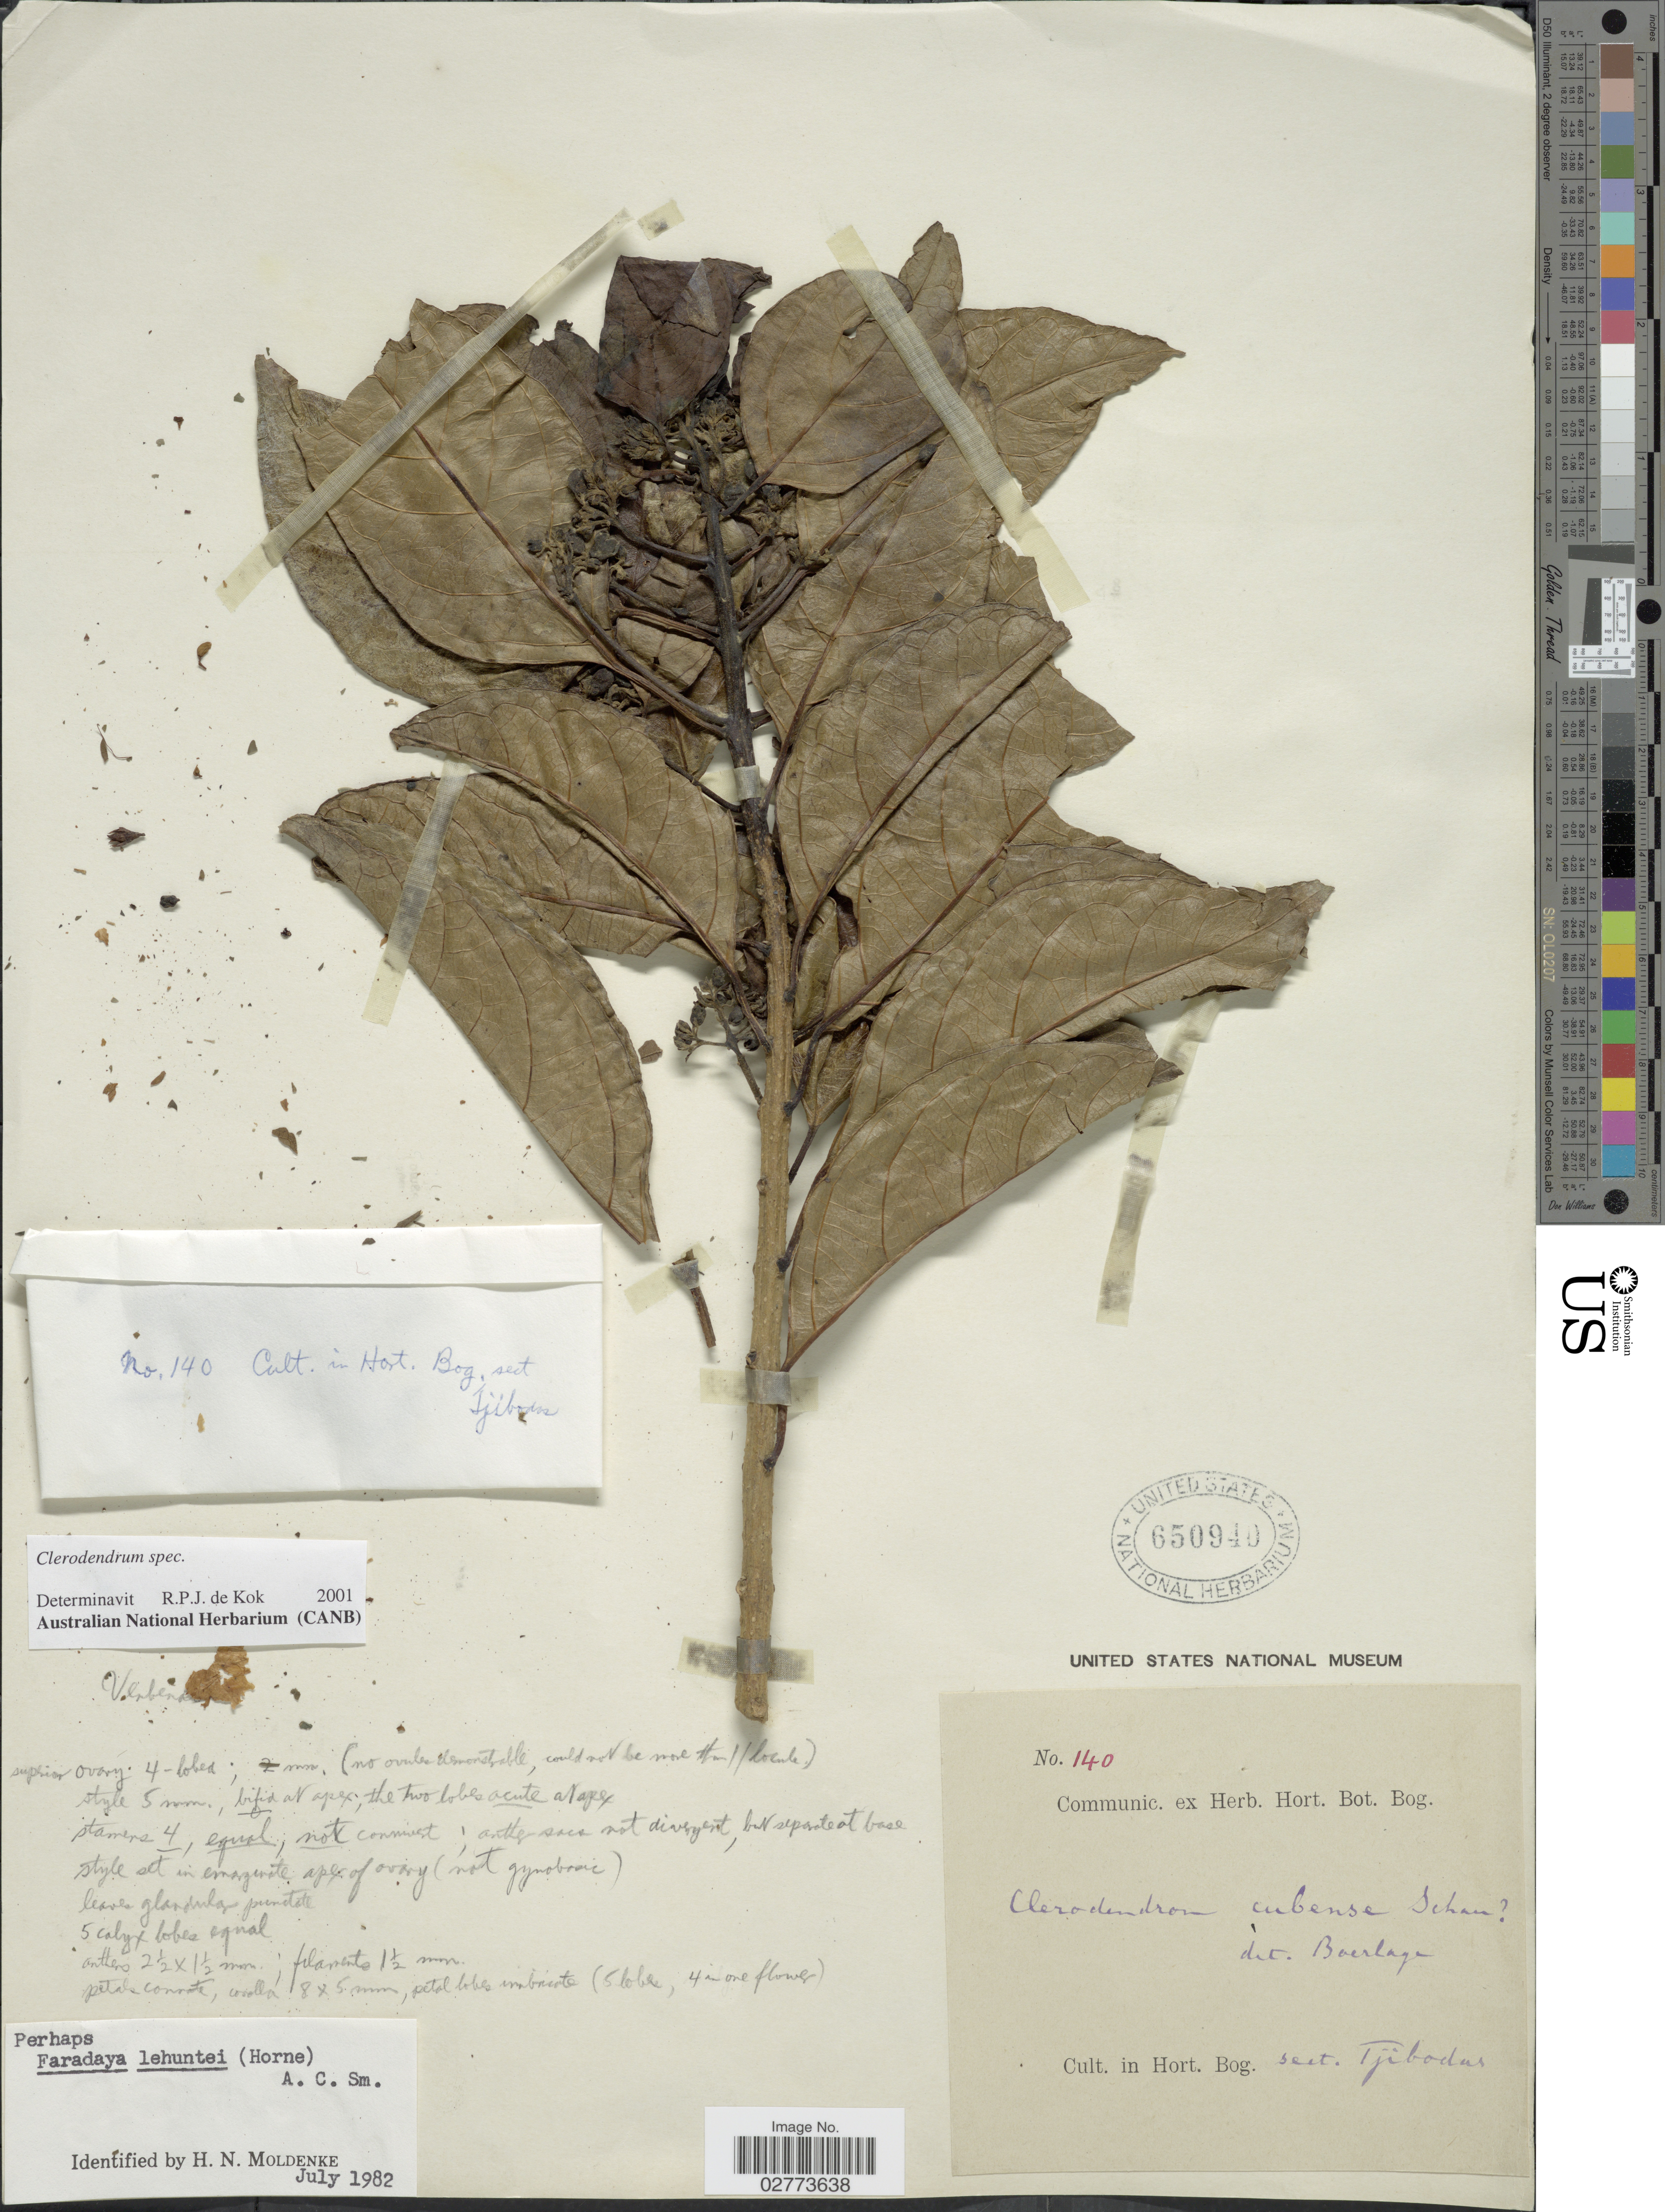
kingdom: Plantae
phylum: Tracheophyta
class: Magnoliopsida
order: Lamiales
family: Lamiaceae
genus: Clerodendrum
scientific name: Clerodendrum sp.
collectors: ex herb. Hort. Bot. Bog.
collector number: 140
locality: Hort. Bog. sect. Tjibodas.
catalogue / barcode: US 650940